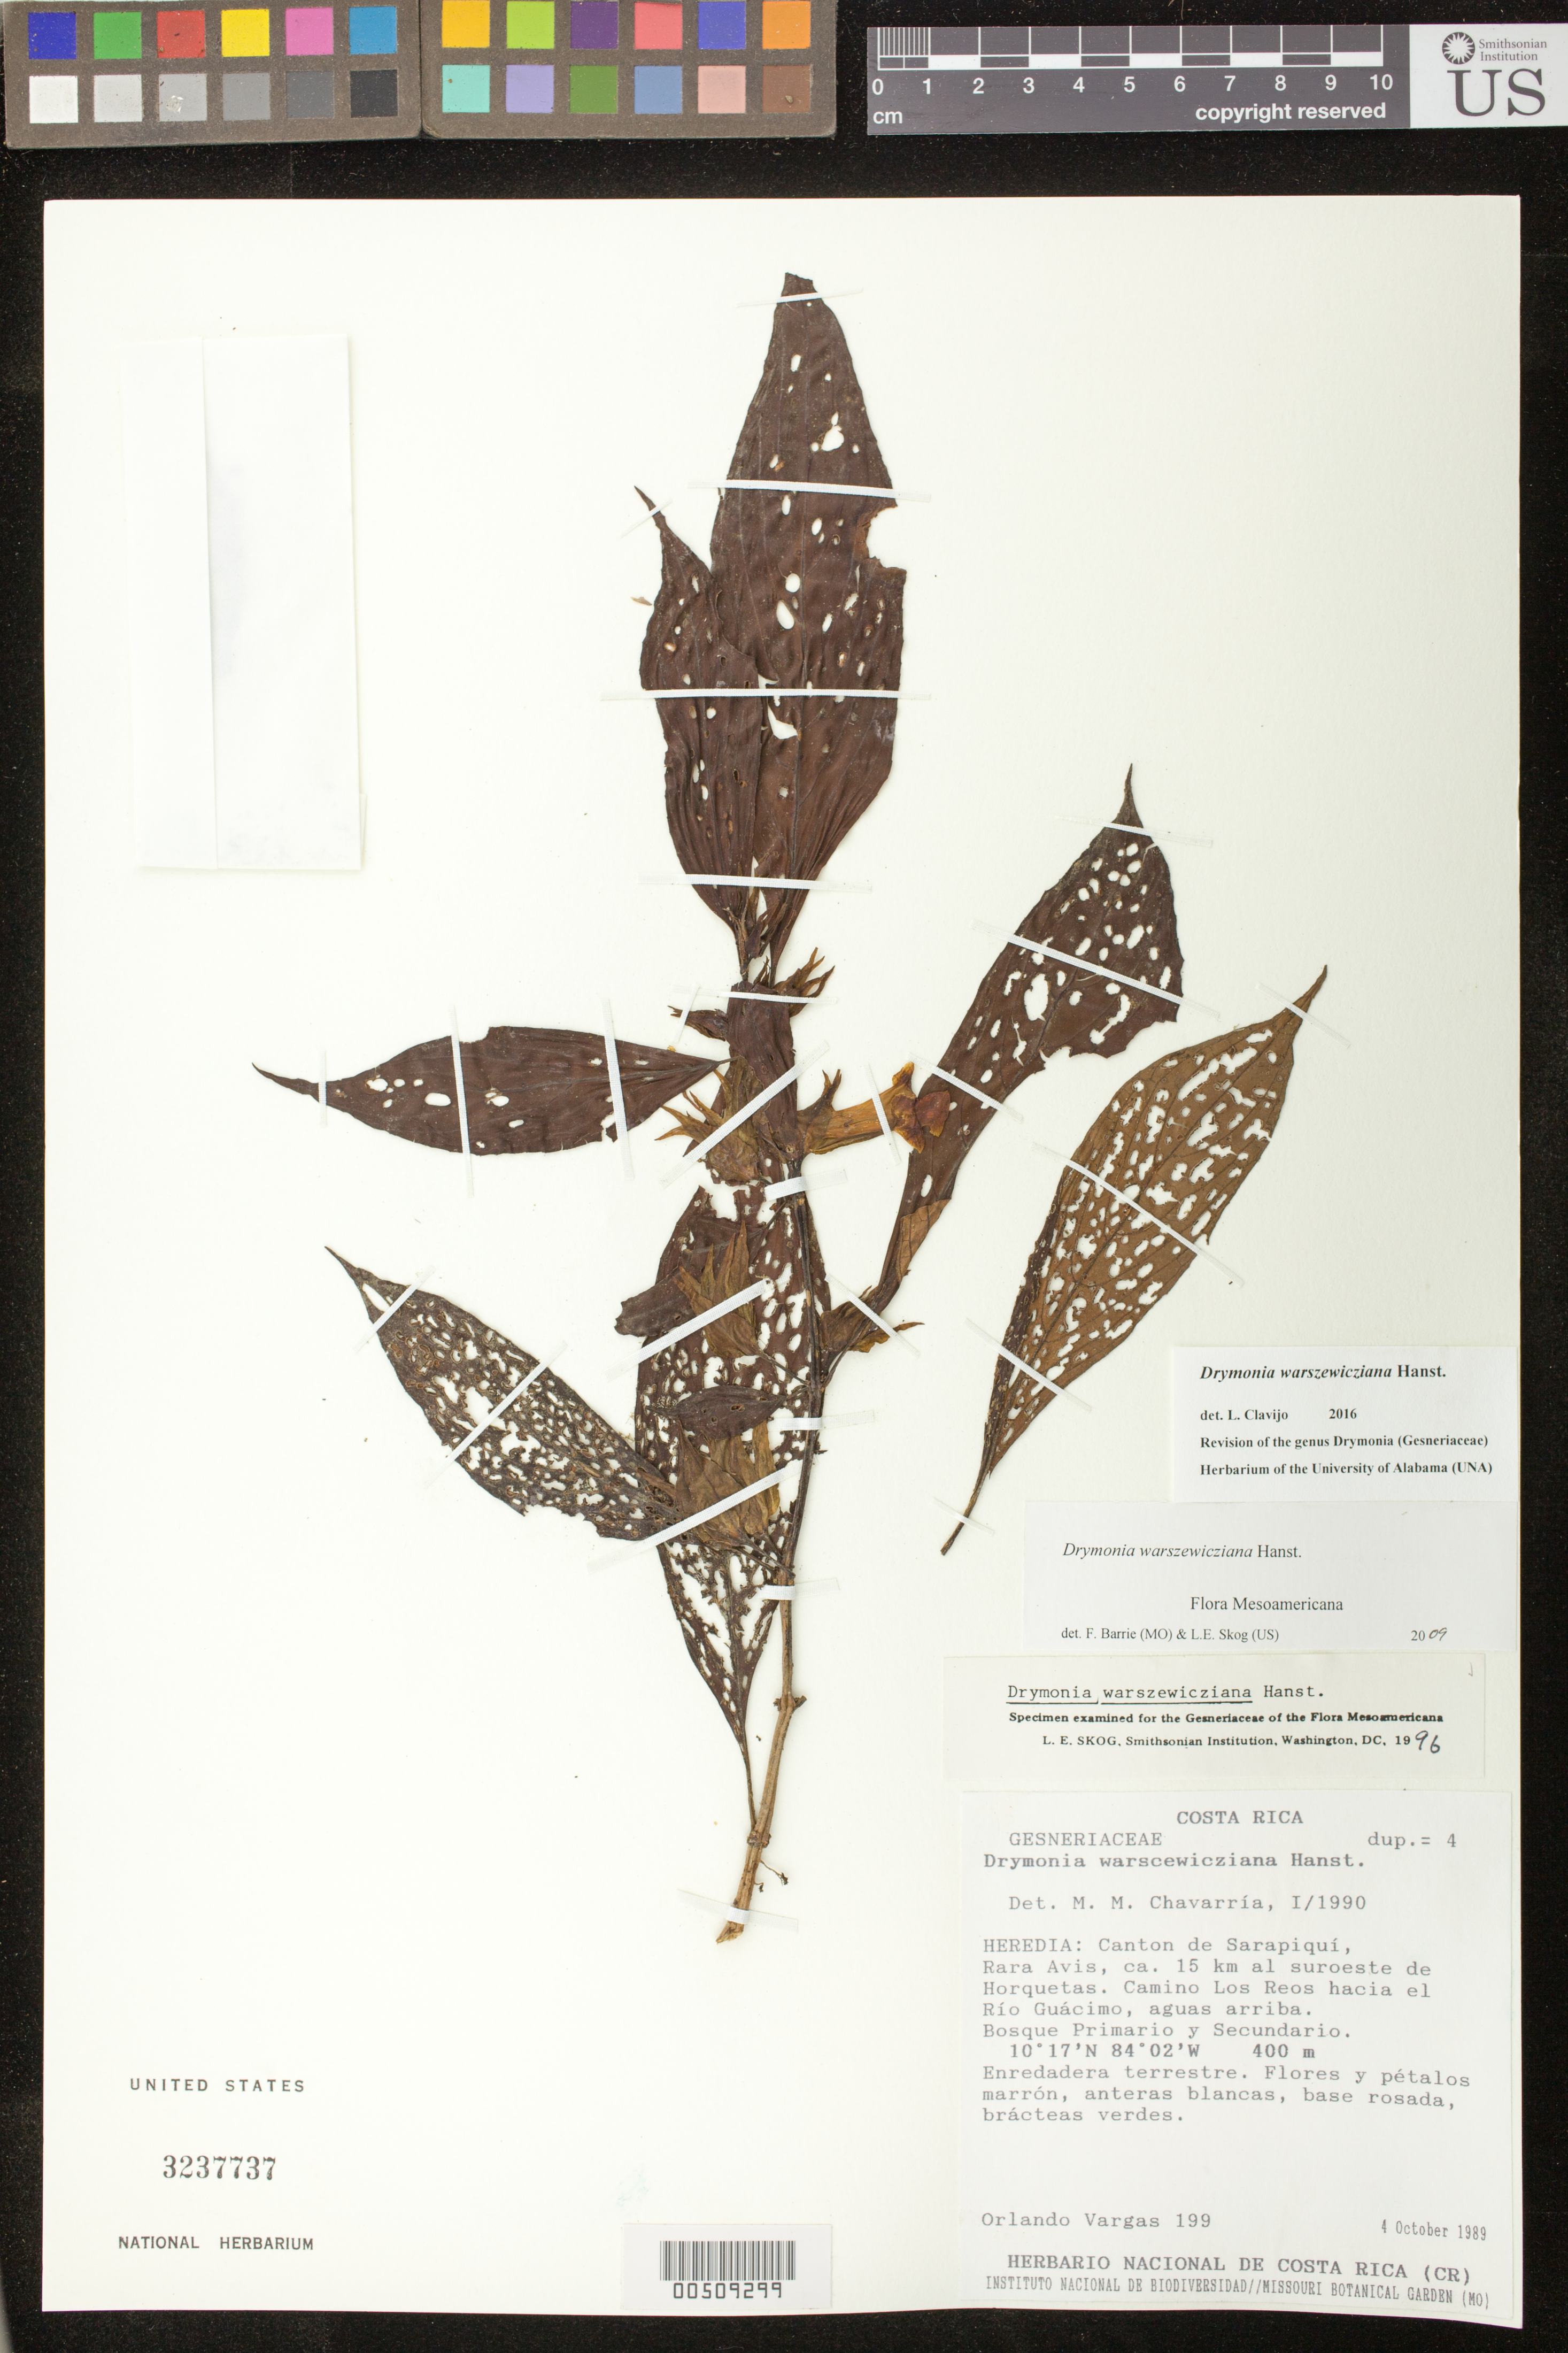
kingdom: Plantae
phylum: Tracheophyta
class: Magnoliopsida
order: Lamiales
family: Gesneriaceae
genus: Drymonia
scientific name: Drymonia warszewicziana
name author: Hanst.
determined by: Skog, Laurence E.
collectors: O. Vargas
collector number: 199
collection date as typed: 04 Oct 1989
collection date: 1989-10-04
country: Costa Rica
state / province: Heredia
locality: Cantón de Sarapiquí; Rara Avis, ca. 15 km al suroeste de Horquetas. Camino Los Reos hacia el Río Guácimo, aguas arriba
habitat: Bosque primario y secundario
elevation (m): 400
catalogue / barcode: US 3237737